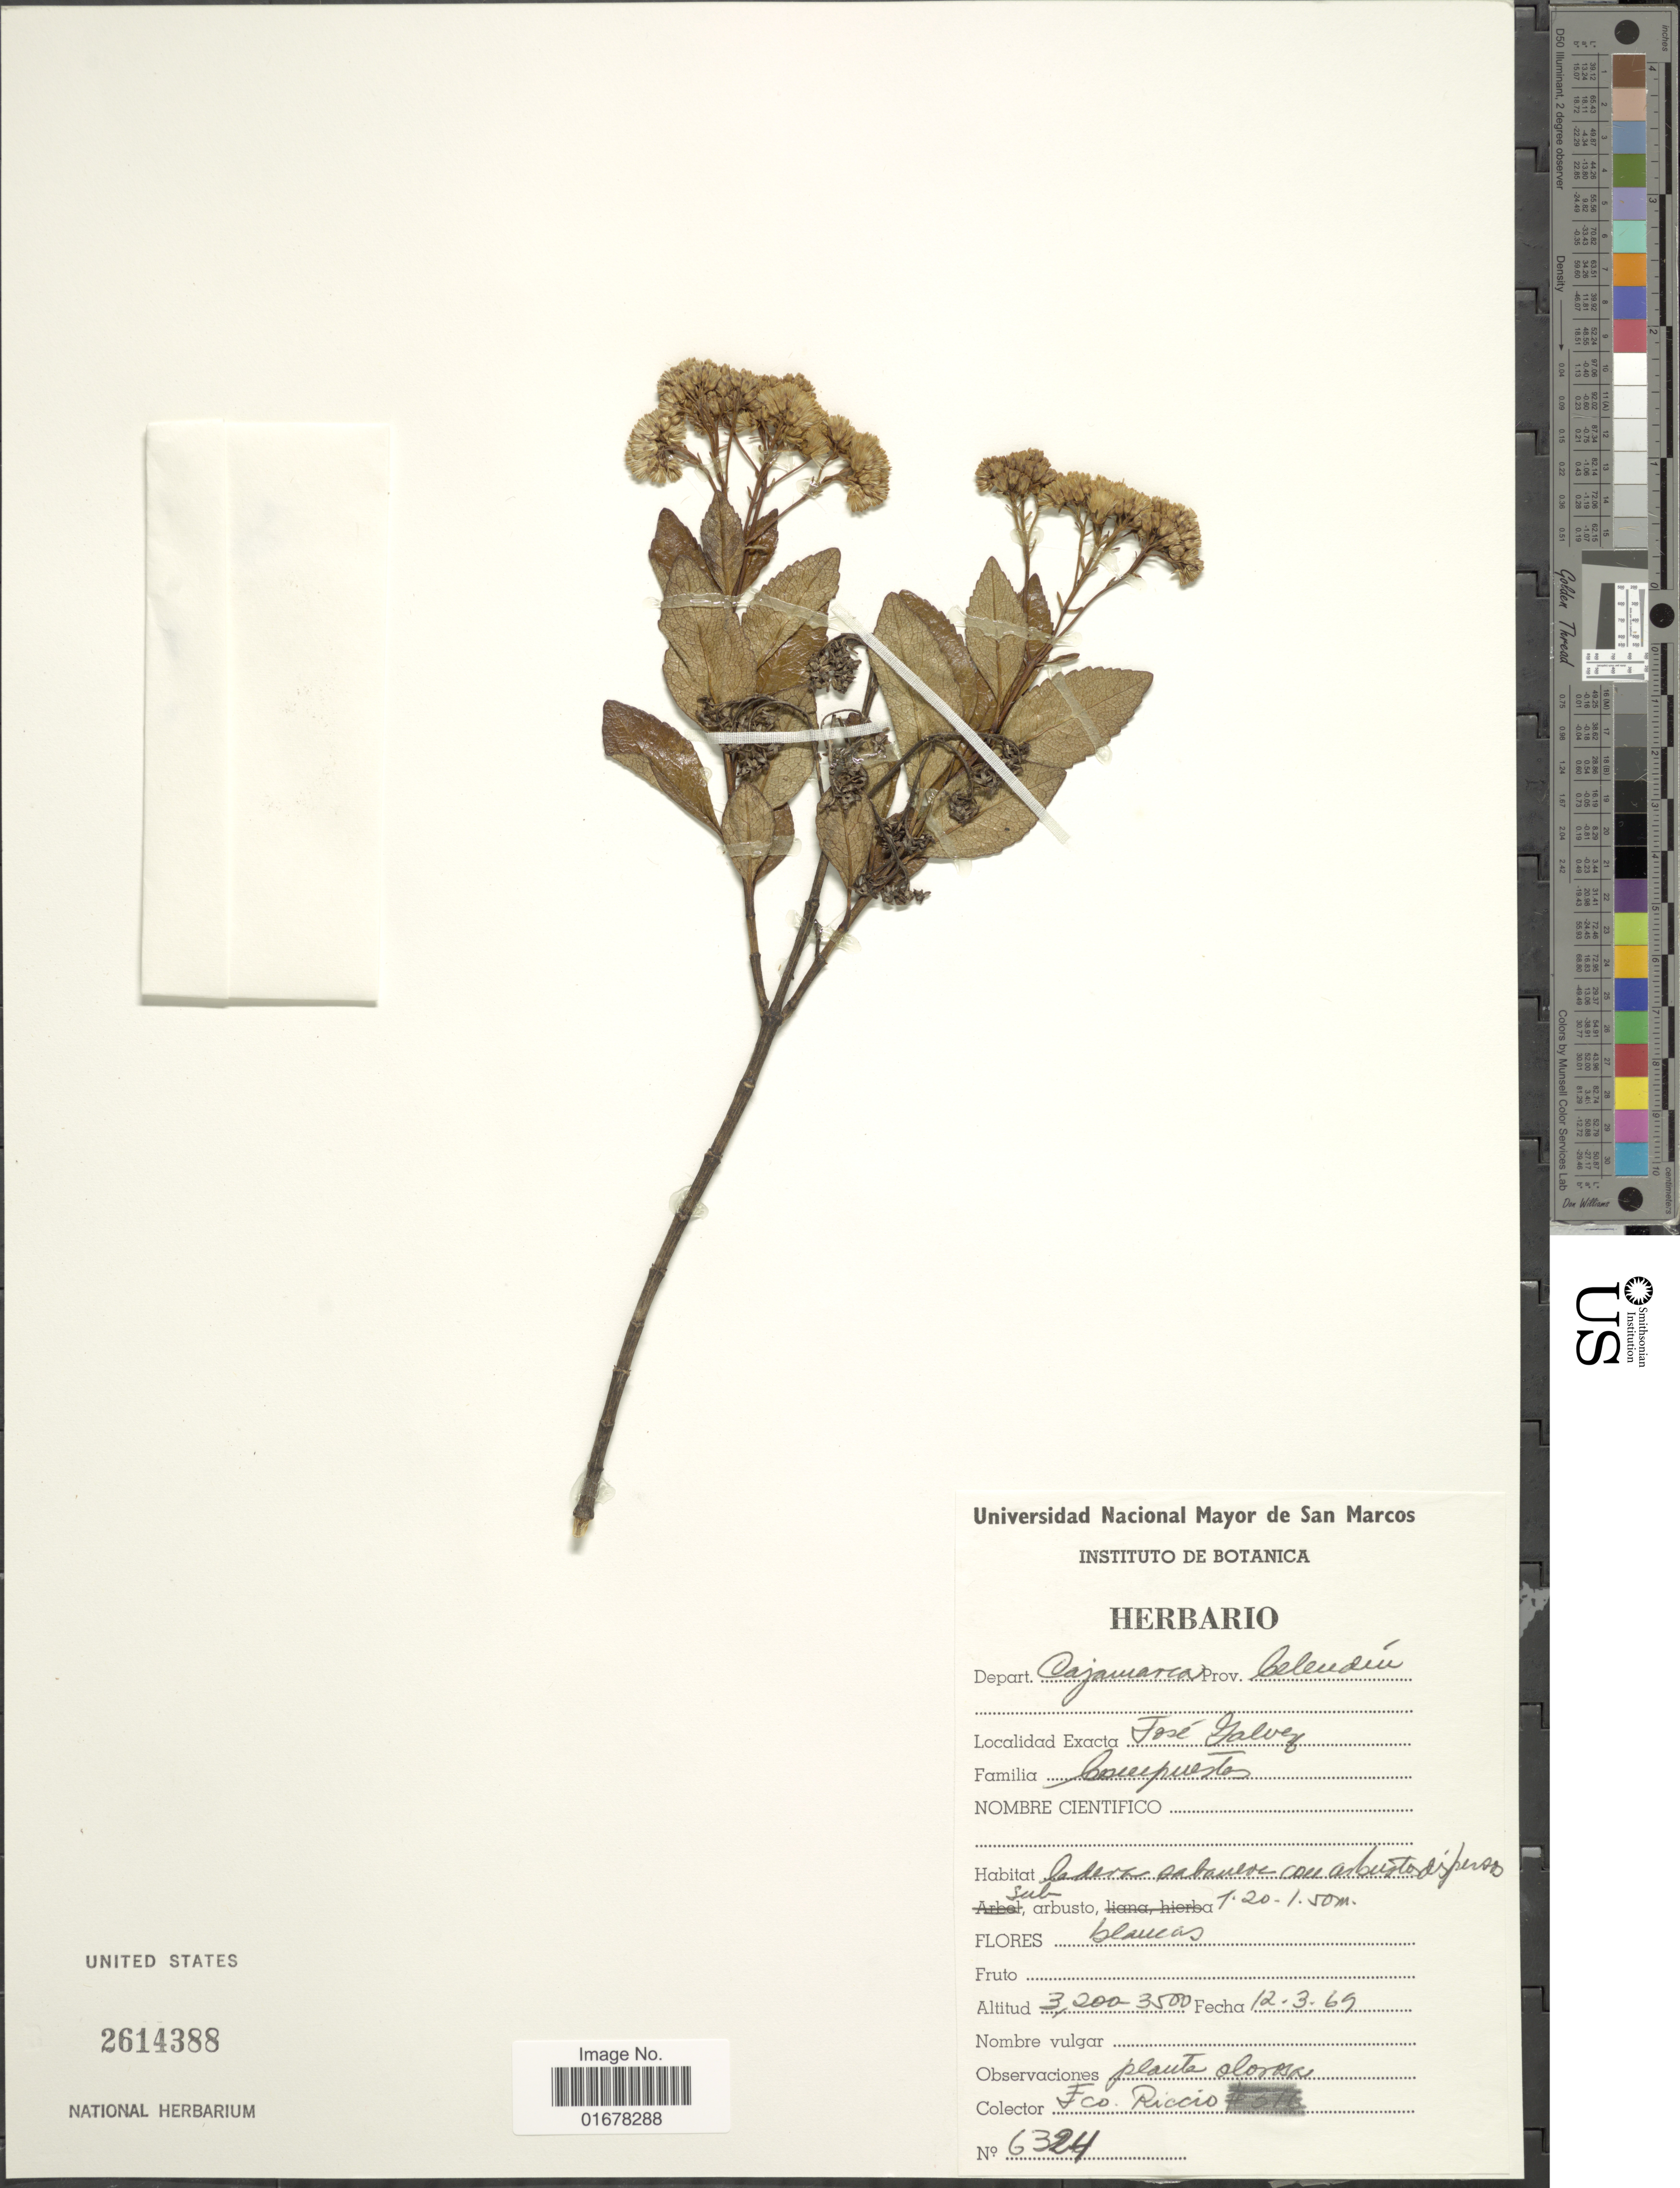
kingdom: Plantae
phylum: Tracheophyta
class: Magnoliopsida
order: Asterales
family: Asteraceae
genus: Ageratina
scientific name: Ageratina exserto-venosa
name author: (Klatt) R.M. King & H. Rob.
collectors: F. Riccio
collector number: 6324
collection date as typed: Transcribed d/m/y: 12/3/69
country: Peru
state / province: Cajamarca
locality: Depart. Cajamarca, Prov. Celendin, Jose Galvez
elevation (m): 3200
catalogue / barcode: US 2614388